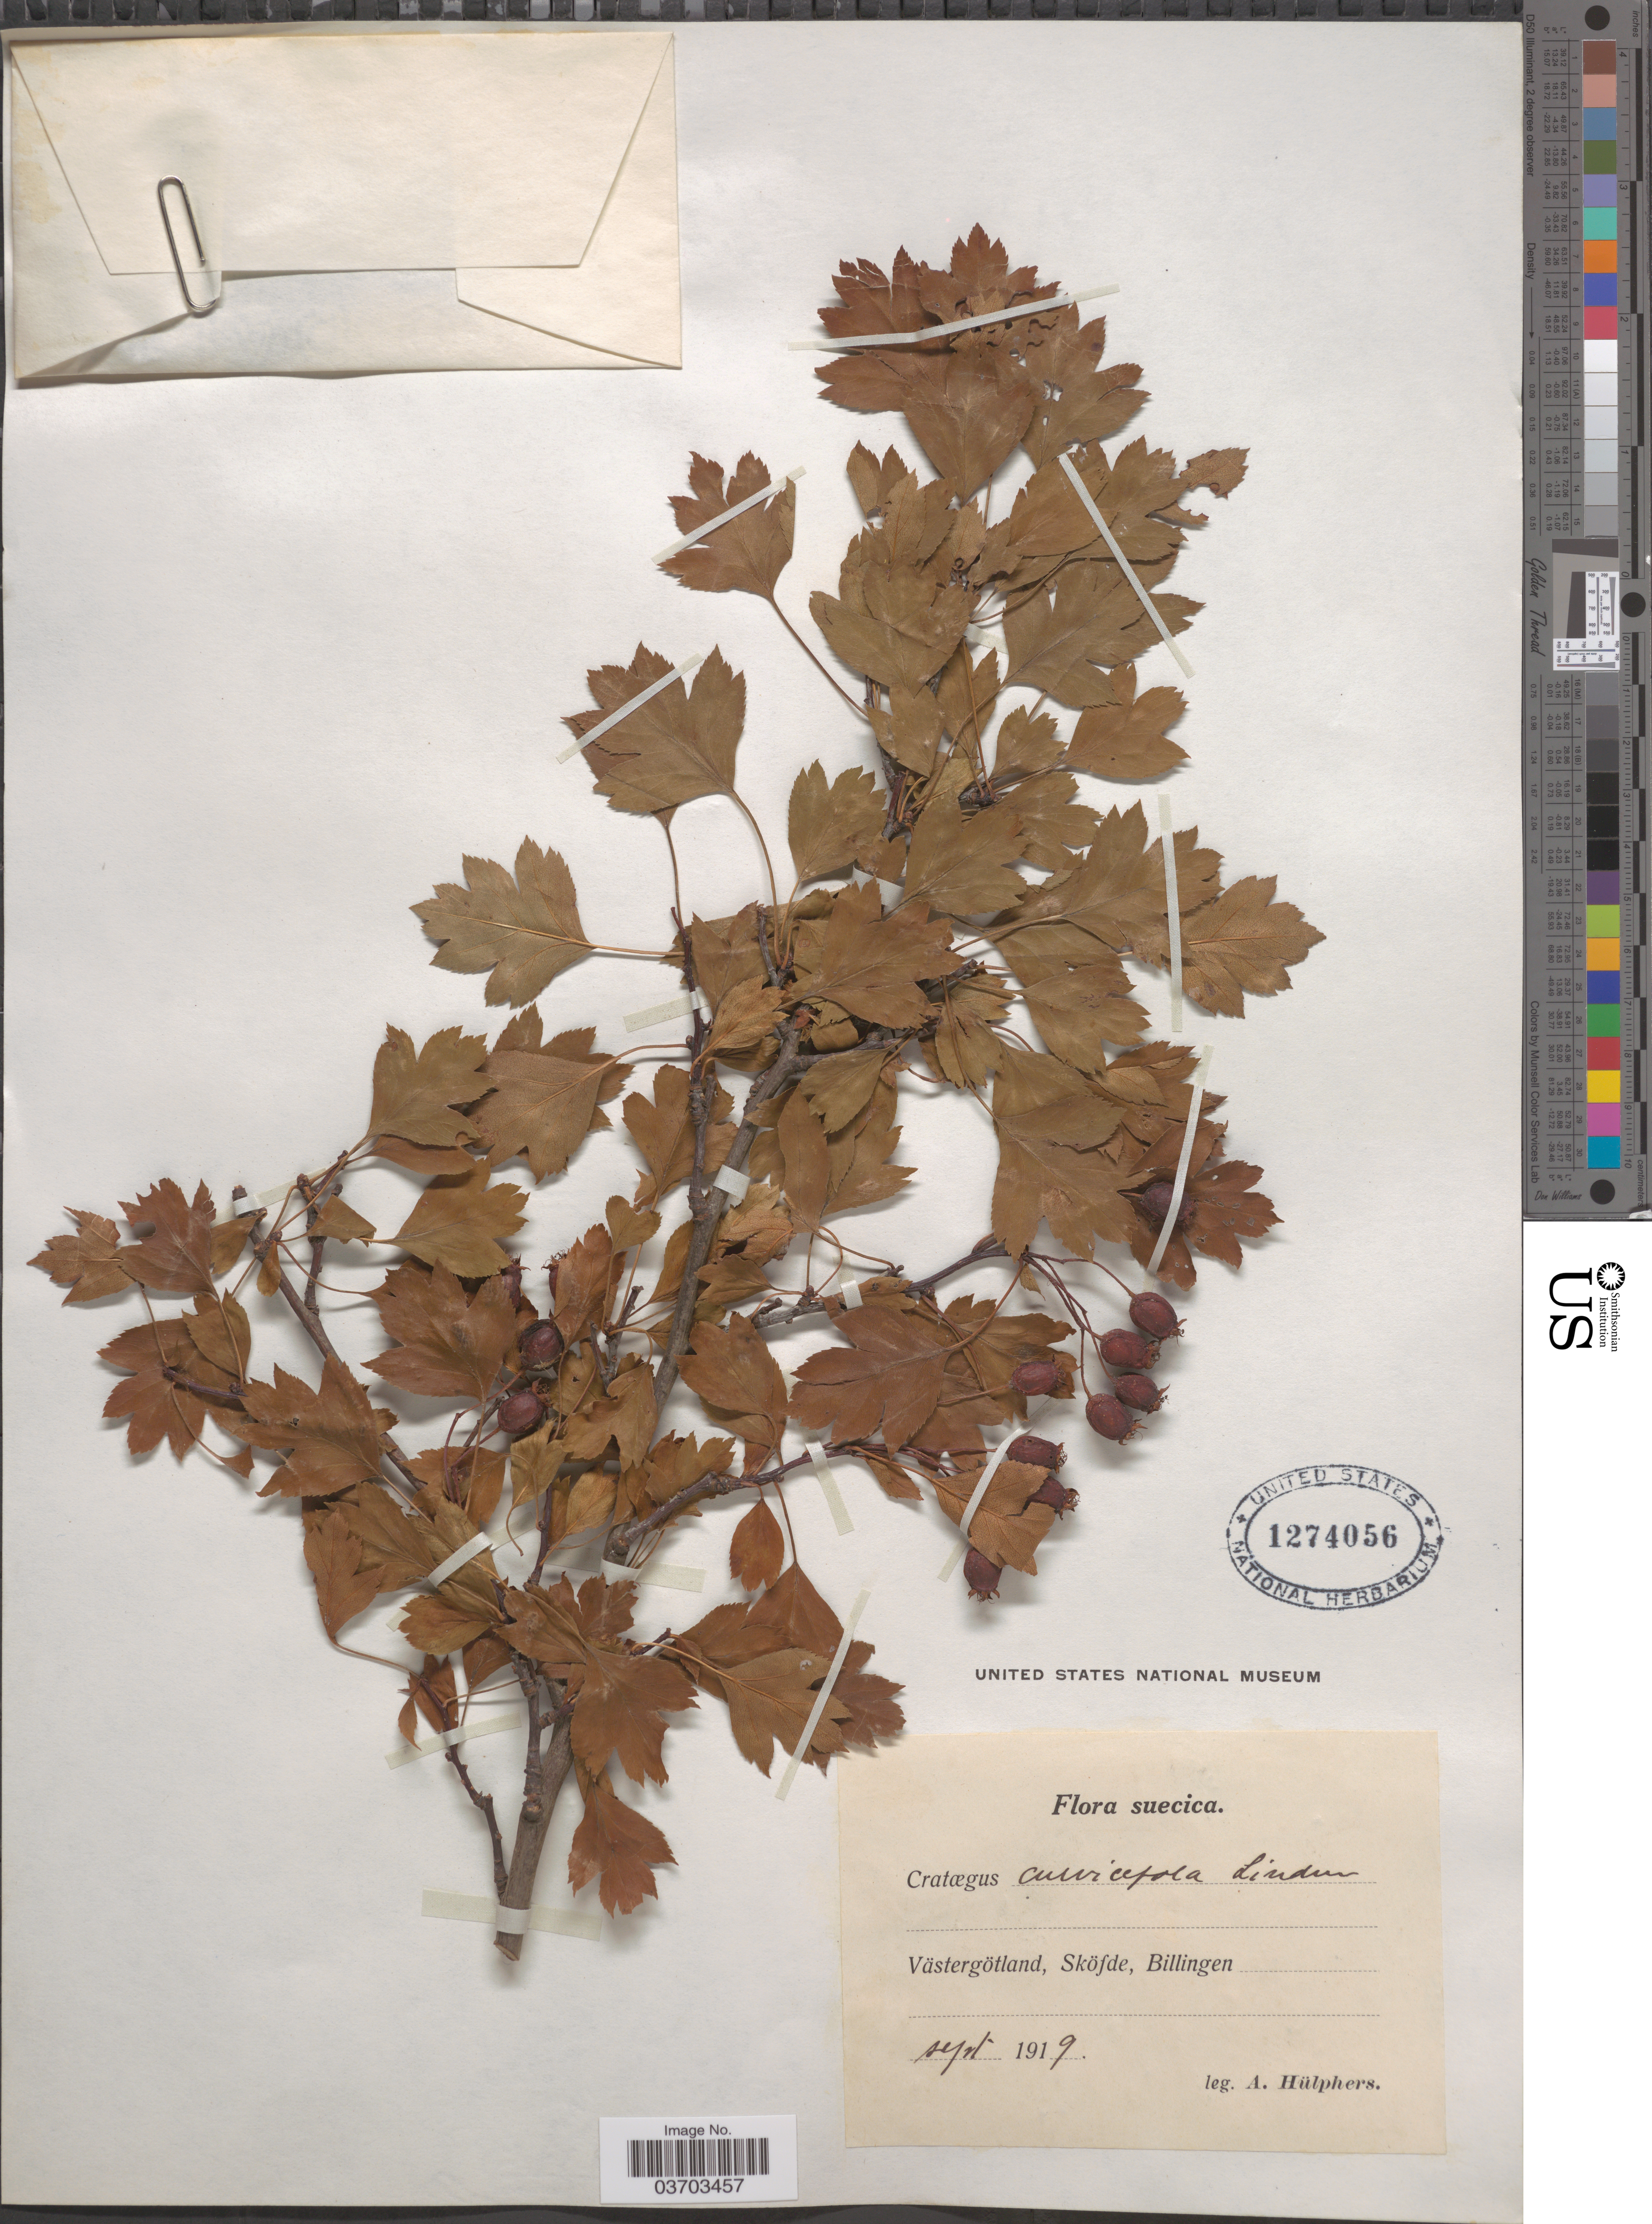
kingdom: Plantae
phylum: Tracheophyta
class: Magnoliopsida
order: Rosales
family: Rosaceae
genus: Crataegus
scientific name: Crataegus rhipidophylla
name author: Gand.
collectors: A. Hülphers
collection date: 1919-09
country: Sweden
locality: Västergötland, Sköfde, Billingen.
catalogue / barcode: US 1274056